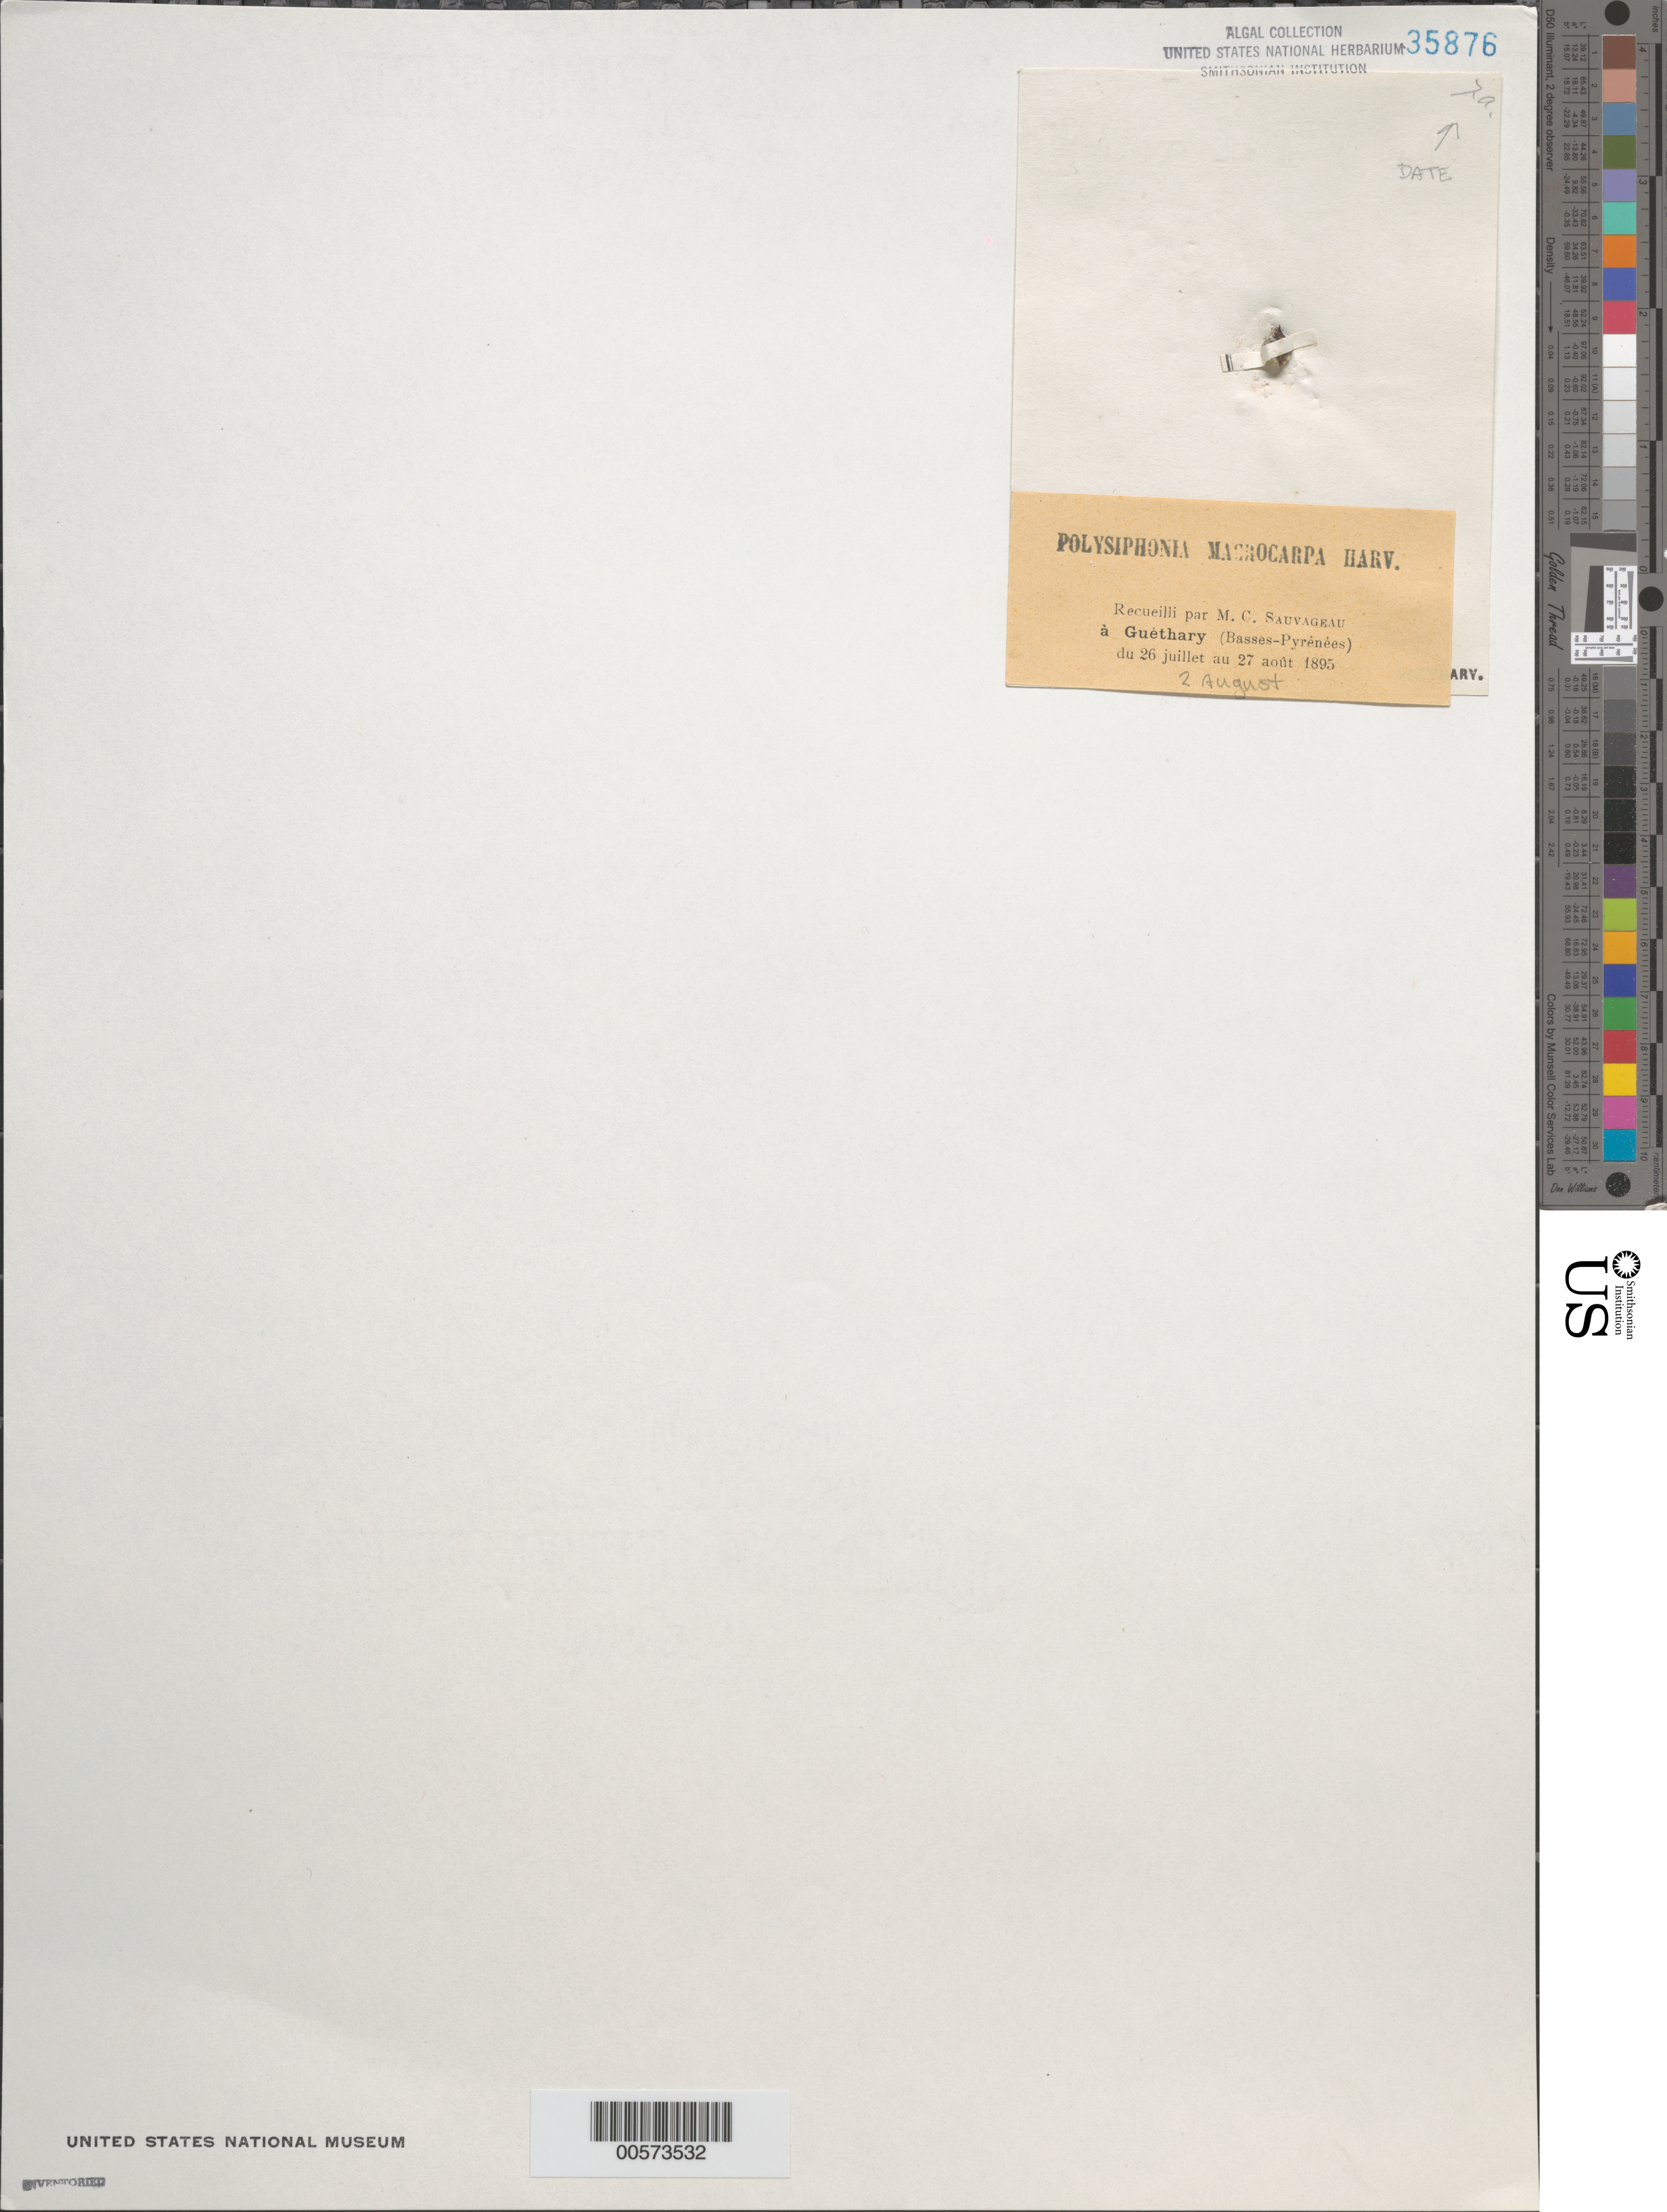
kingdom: Plantae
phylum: Rhodophyta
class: Florideophyceae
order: Ceramiales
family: Rhodomelaceae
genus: Polysiphonia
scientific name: Polysiphonia macrocarpa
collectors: C. F. Sauvageau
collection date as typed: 02 Aug 1895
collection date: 1895-08-02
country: France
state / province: Nouvelle-Aquitaine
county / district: Pyrénées-Atlantiques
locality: Guethary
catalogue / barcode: US 35876